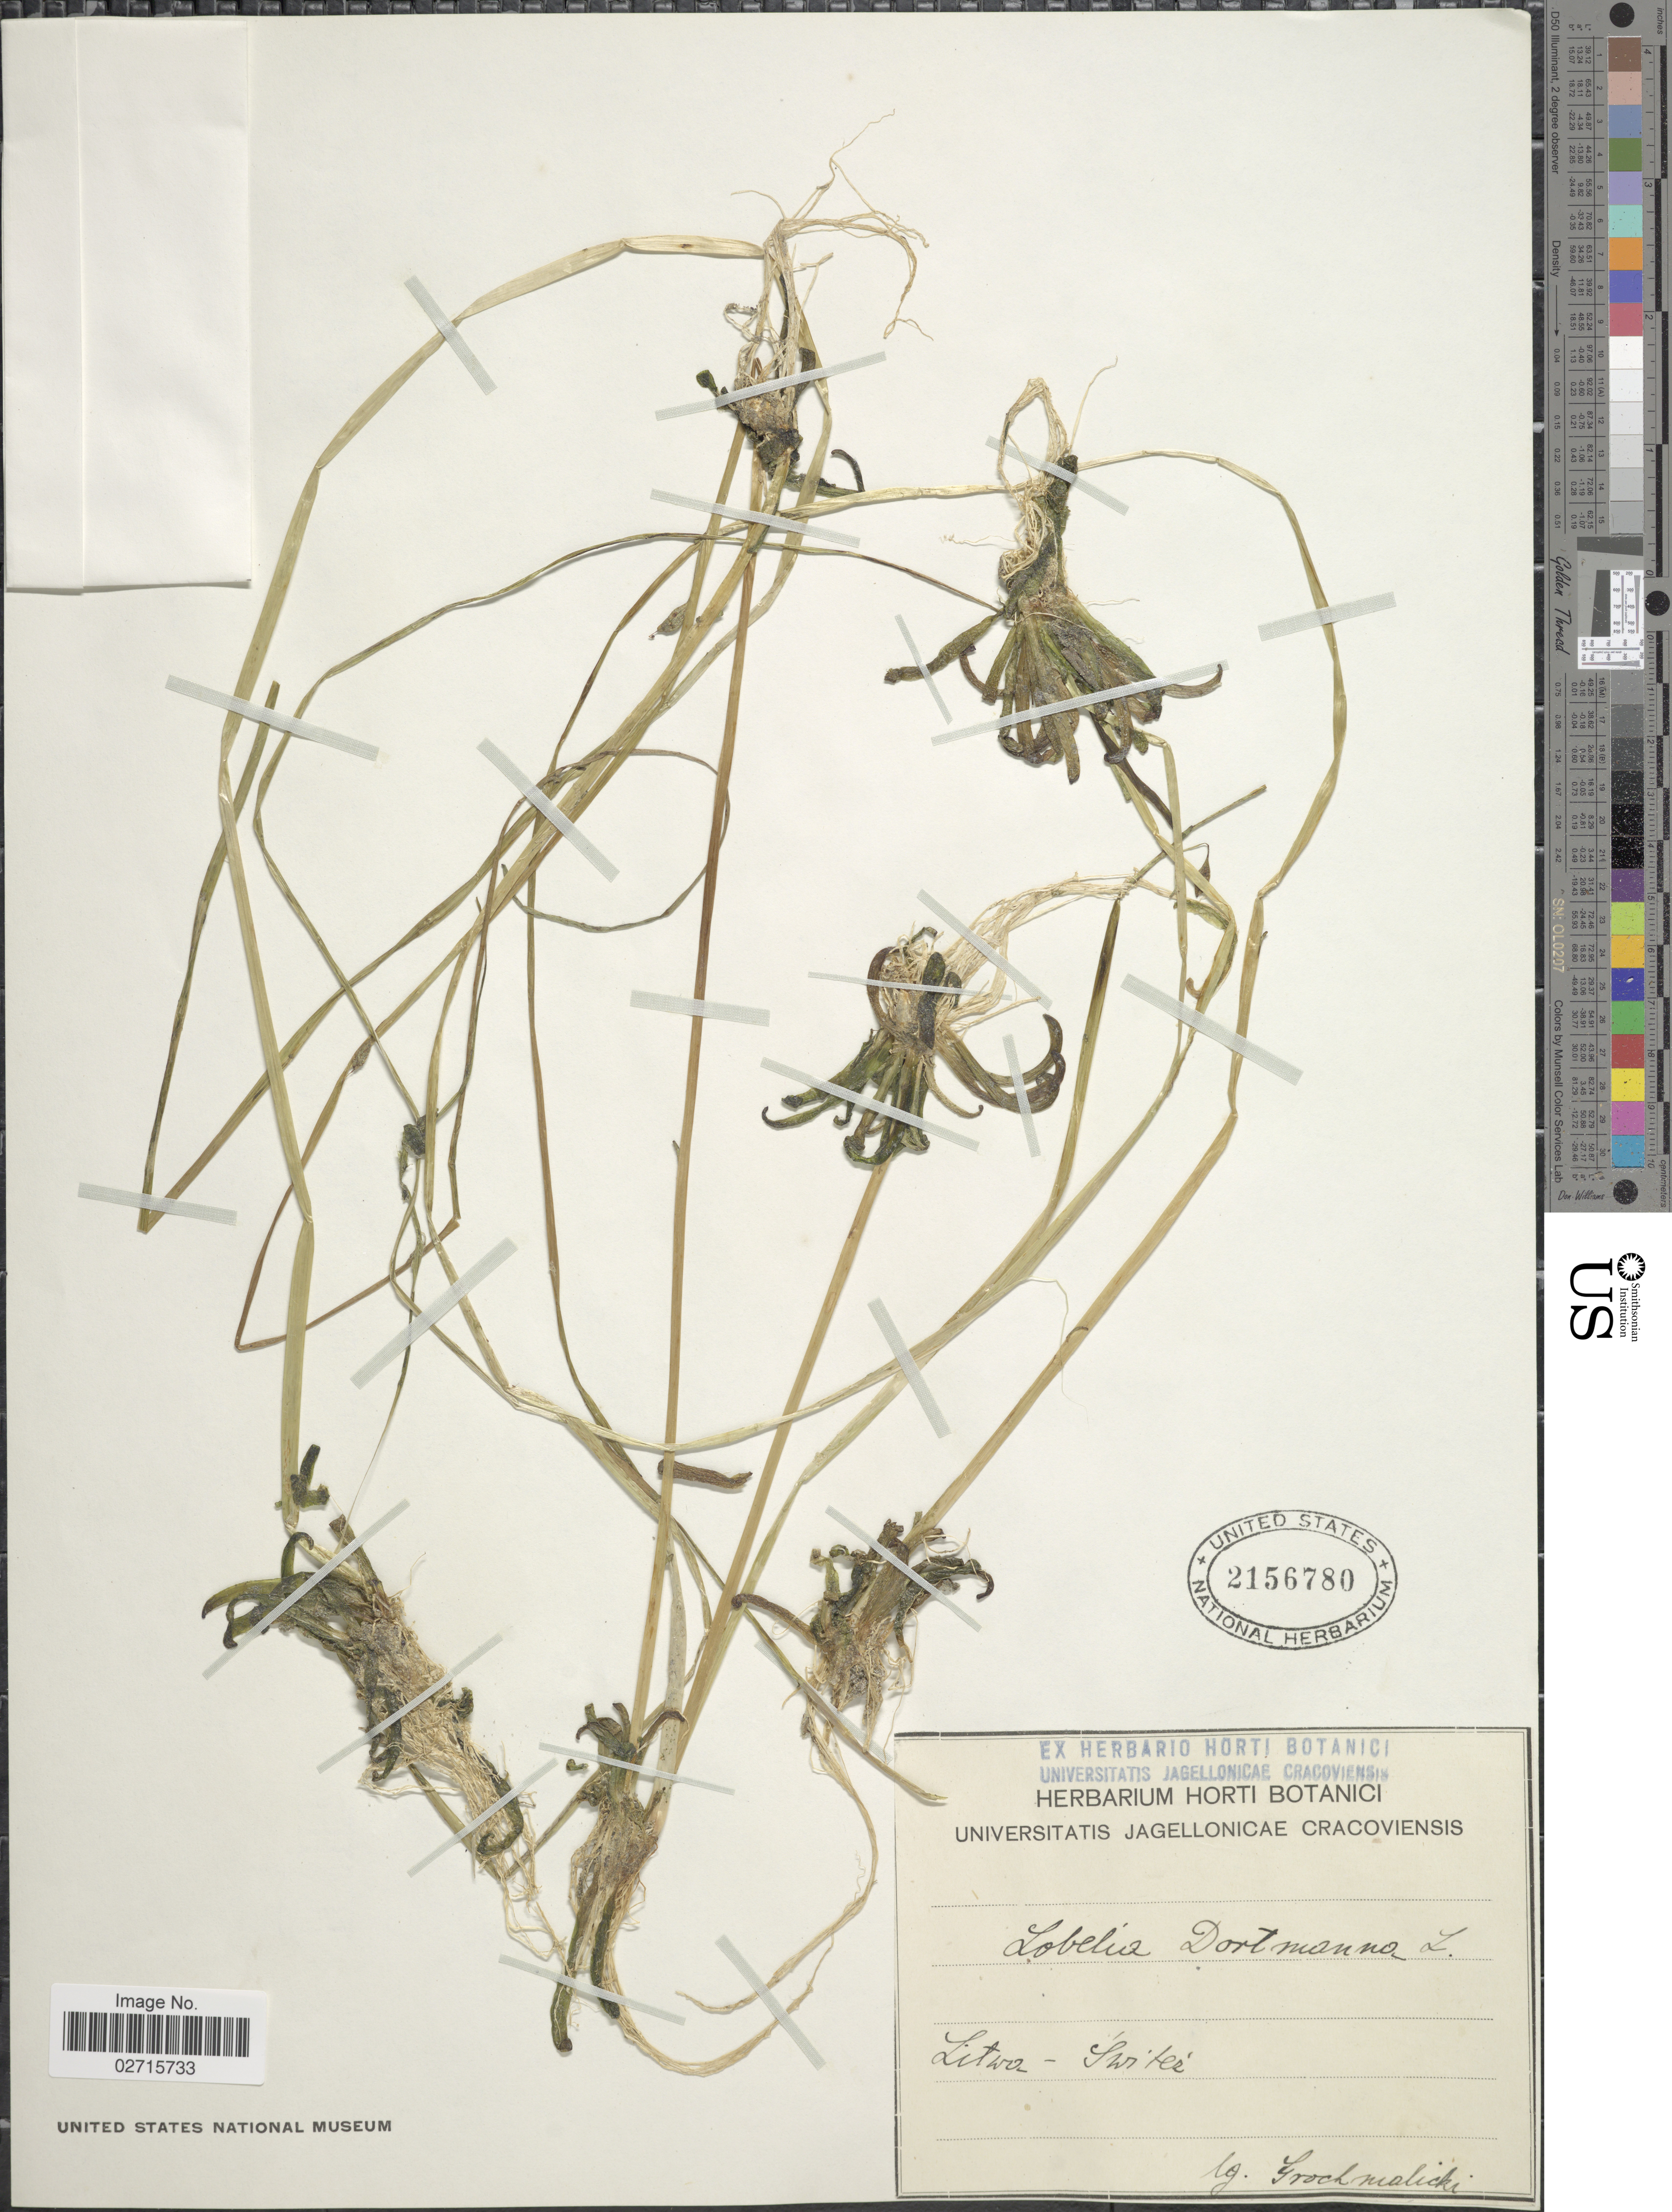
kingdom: Plantae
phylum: Tracheophyta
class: Magnoliopsida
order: Asterales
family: Campanulaceae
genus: Lobelia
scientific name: Lobelia dortmanna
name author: L.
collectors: Grochmalicki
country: Poland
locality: Litwa - Switer [interpreted]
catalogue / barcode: US 2156780